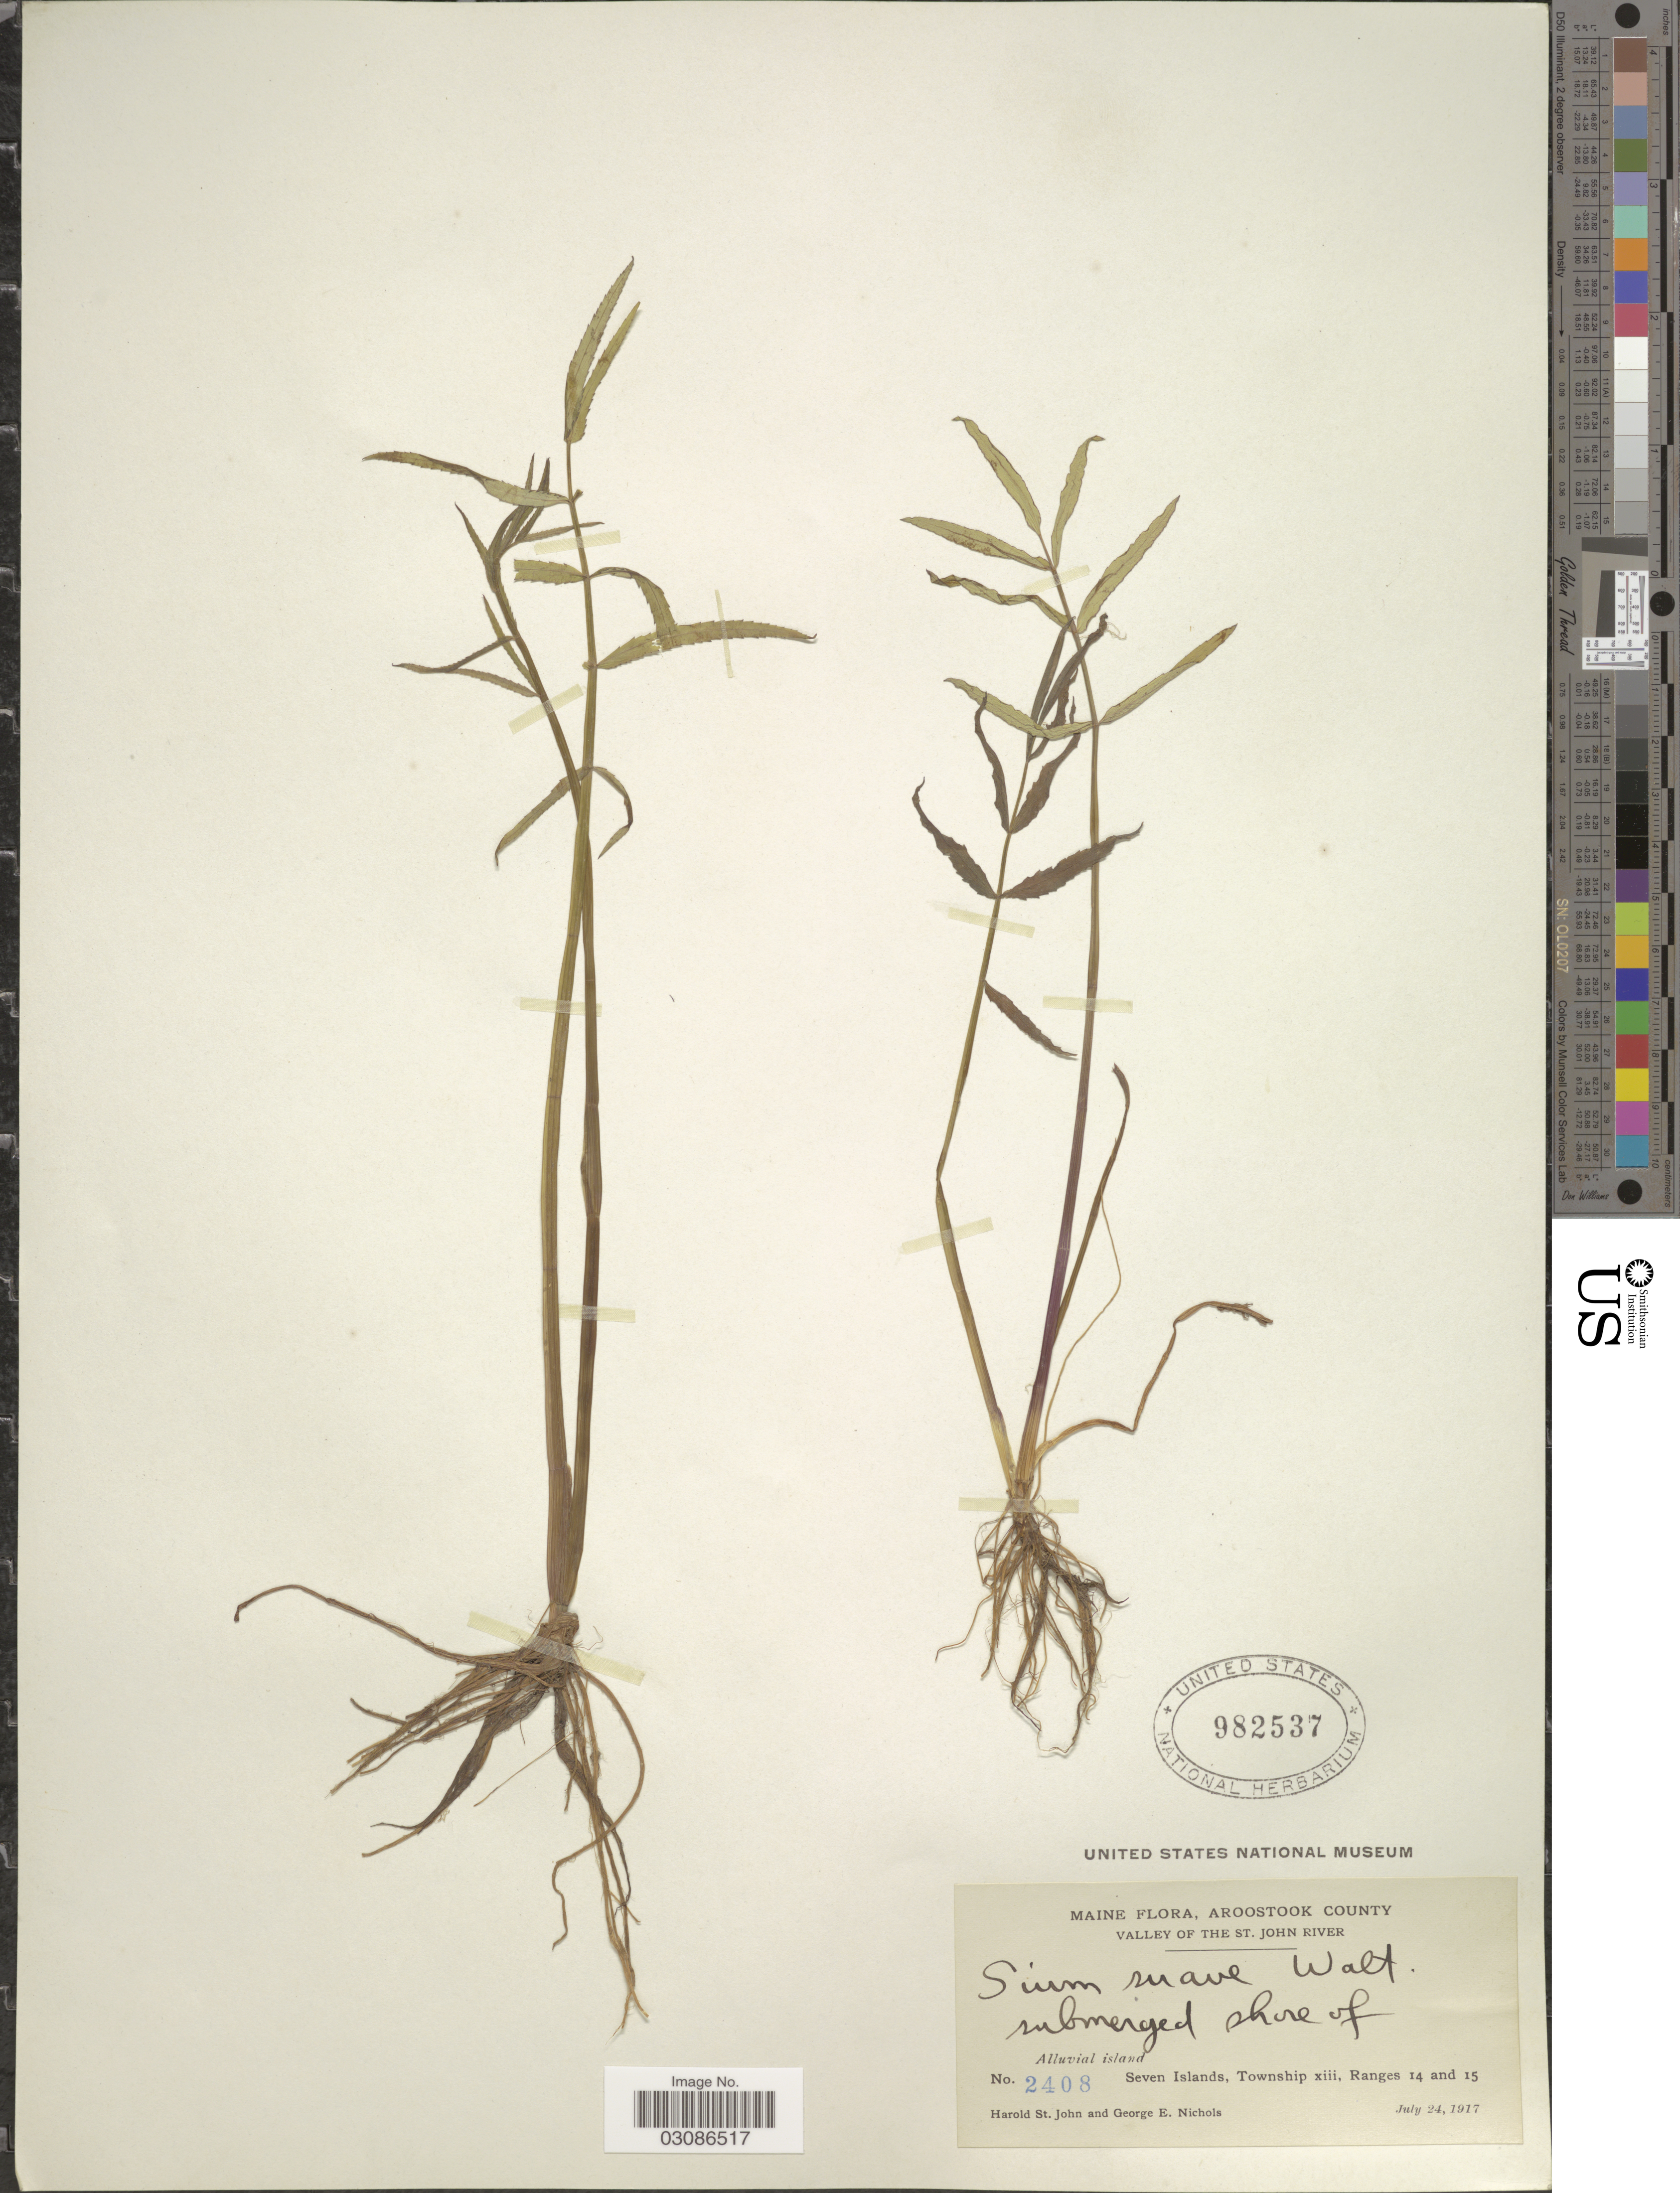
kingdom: Plantae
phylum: Tracheophyta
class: Magnoliopsida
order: Apiales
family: Apiaceae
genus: Sium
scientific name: Sium suave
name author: Walter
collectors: H. St. John & G. E. Nichols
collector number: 2408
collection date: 1917-07-24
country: United States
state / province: Maine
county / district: Aroostook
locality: Seven Islands, Township xiii, Ranges 14 and 15, Alluvial island.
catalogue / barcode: US 982537